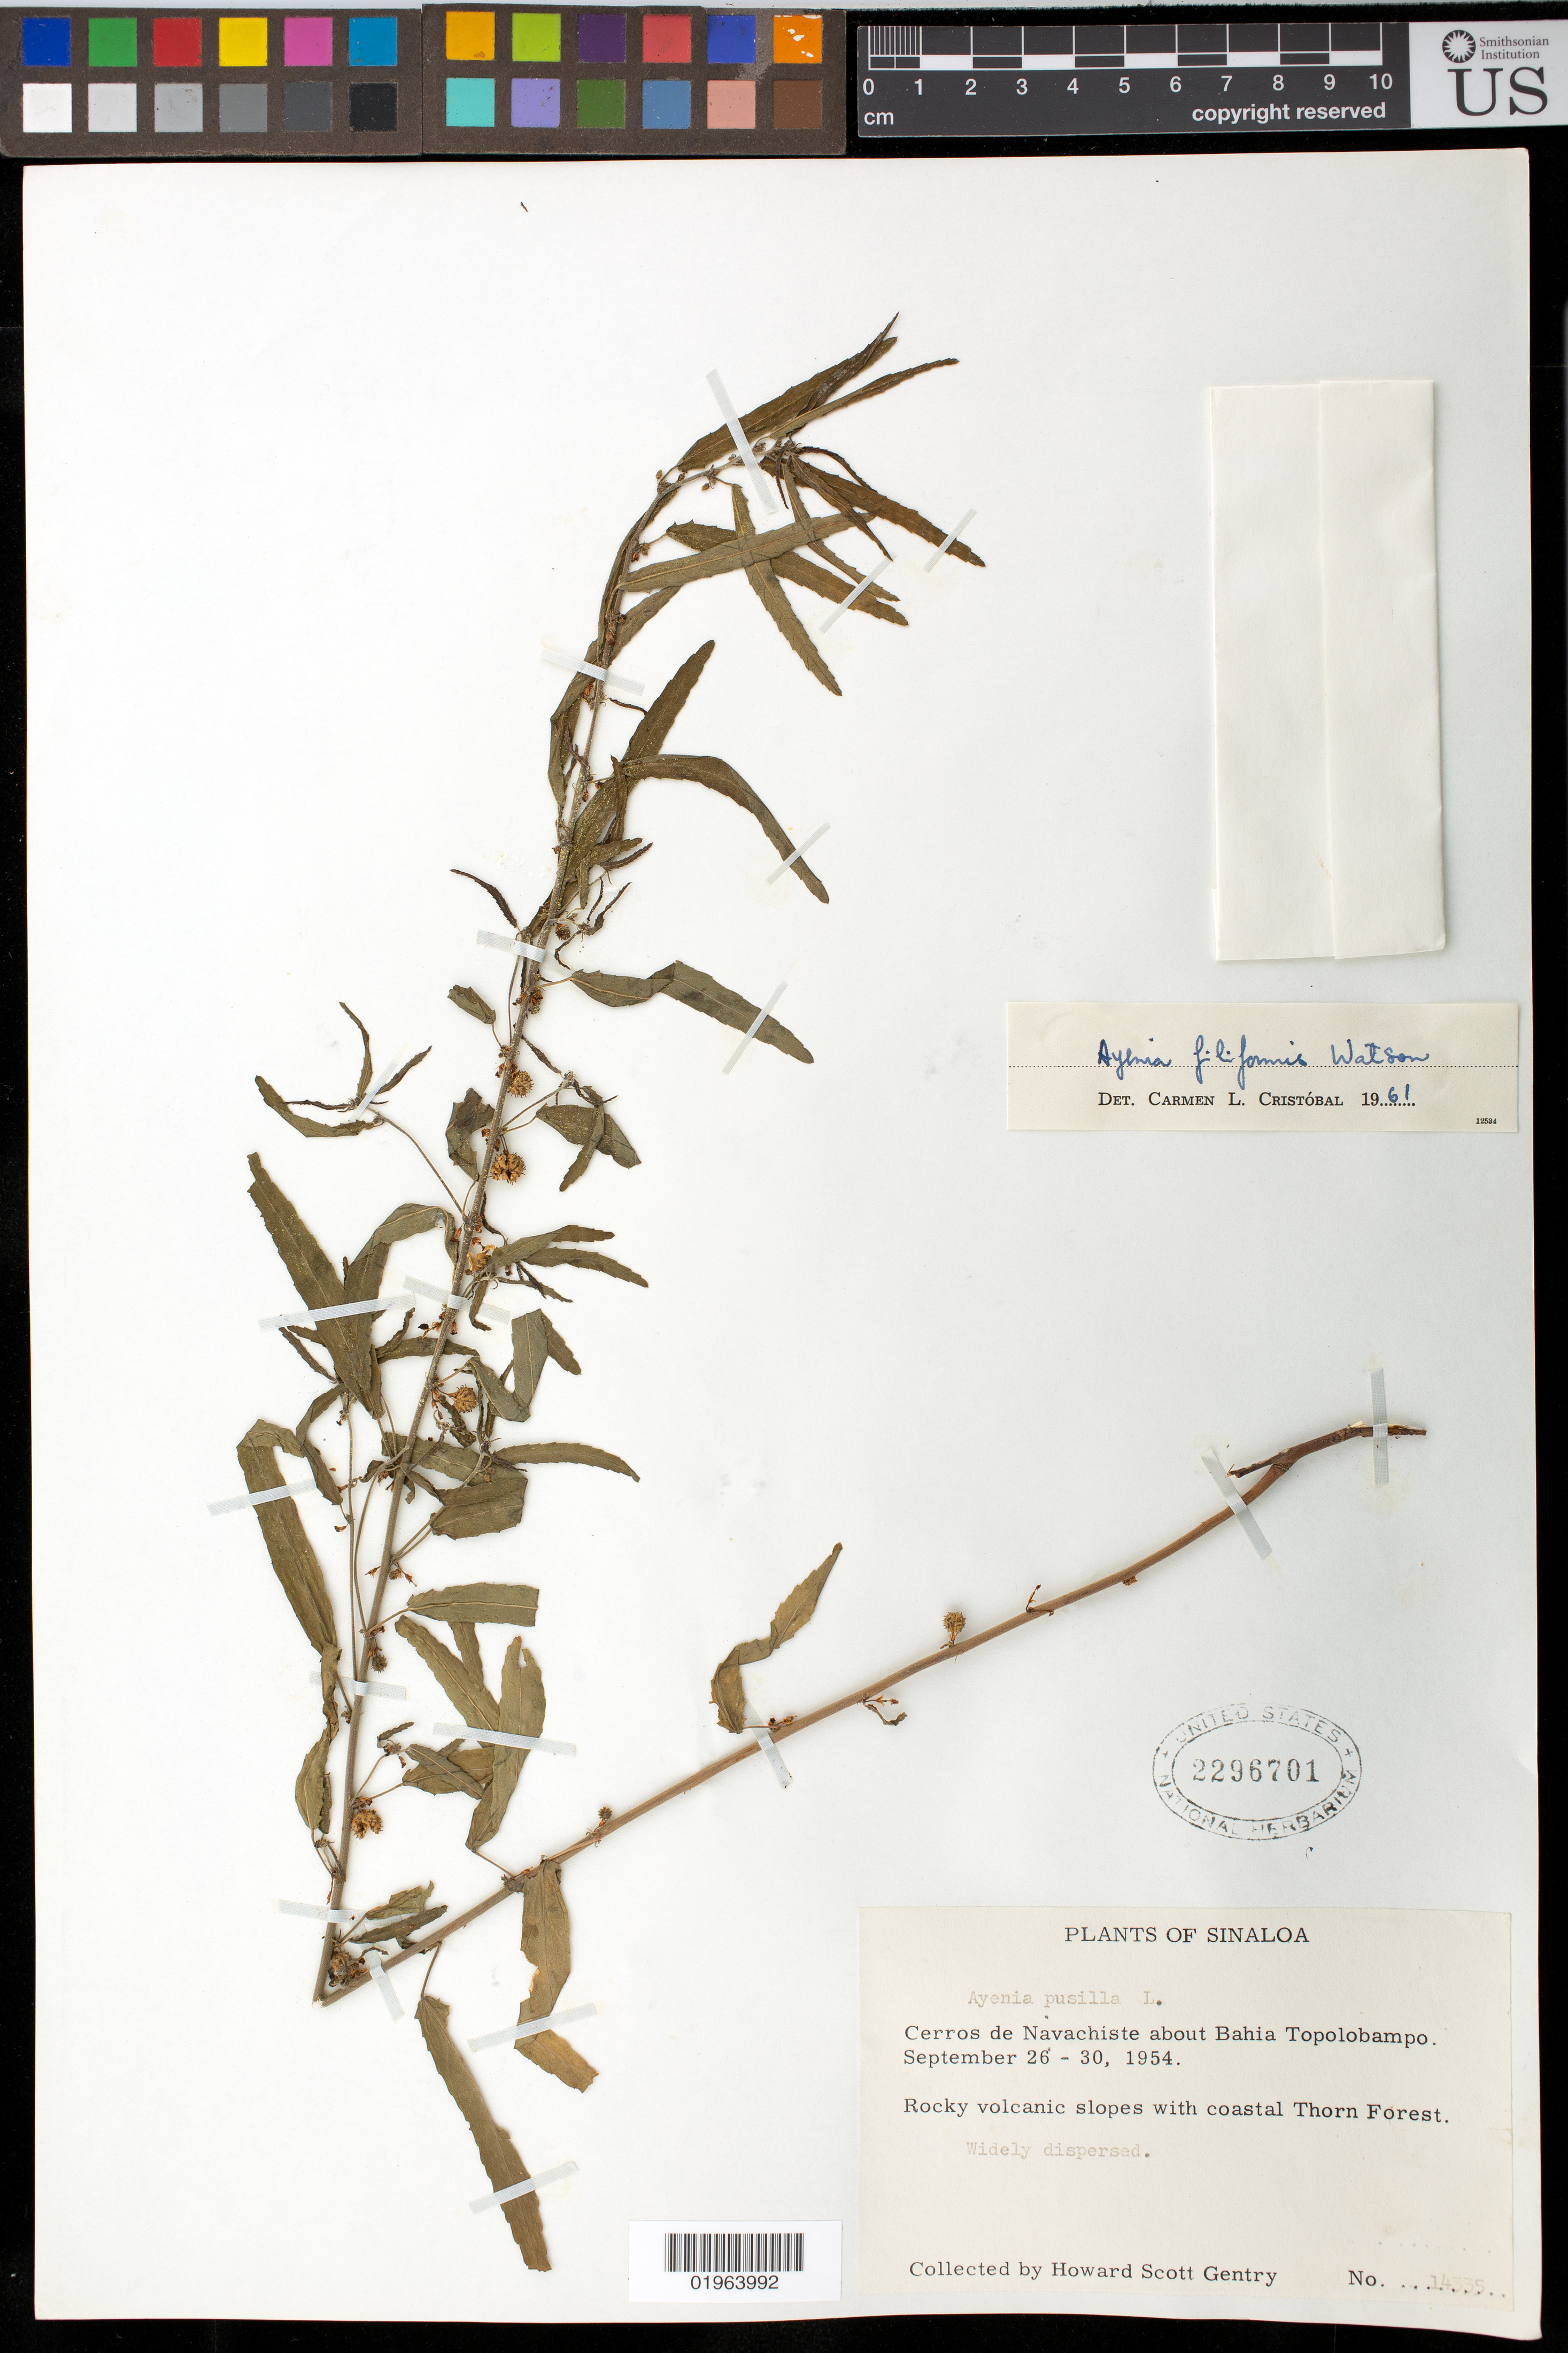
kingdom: Plantae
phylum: Tracheophyta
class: Magnoliopsida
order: Malvales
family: Malvaceae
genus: Ayenia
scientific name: Ayenia filiformis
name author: S. Watson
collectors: H. S. Gentry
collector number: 14335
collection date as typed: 26 Sep 1954 to 30 Sep 1954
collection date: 1954-09-26/1954-09-30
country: Mexico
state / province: Sinaloa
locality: Sinaloa. Cerros de Navachiste about Bahia Topolobampo. Rocky volcanic slopes with coastal Thorn Forest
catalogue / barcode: US 2296701